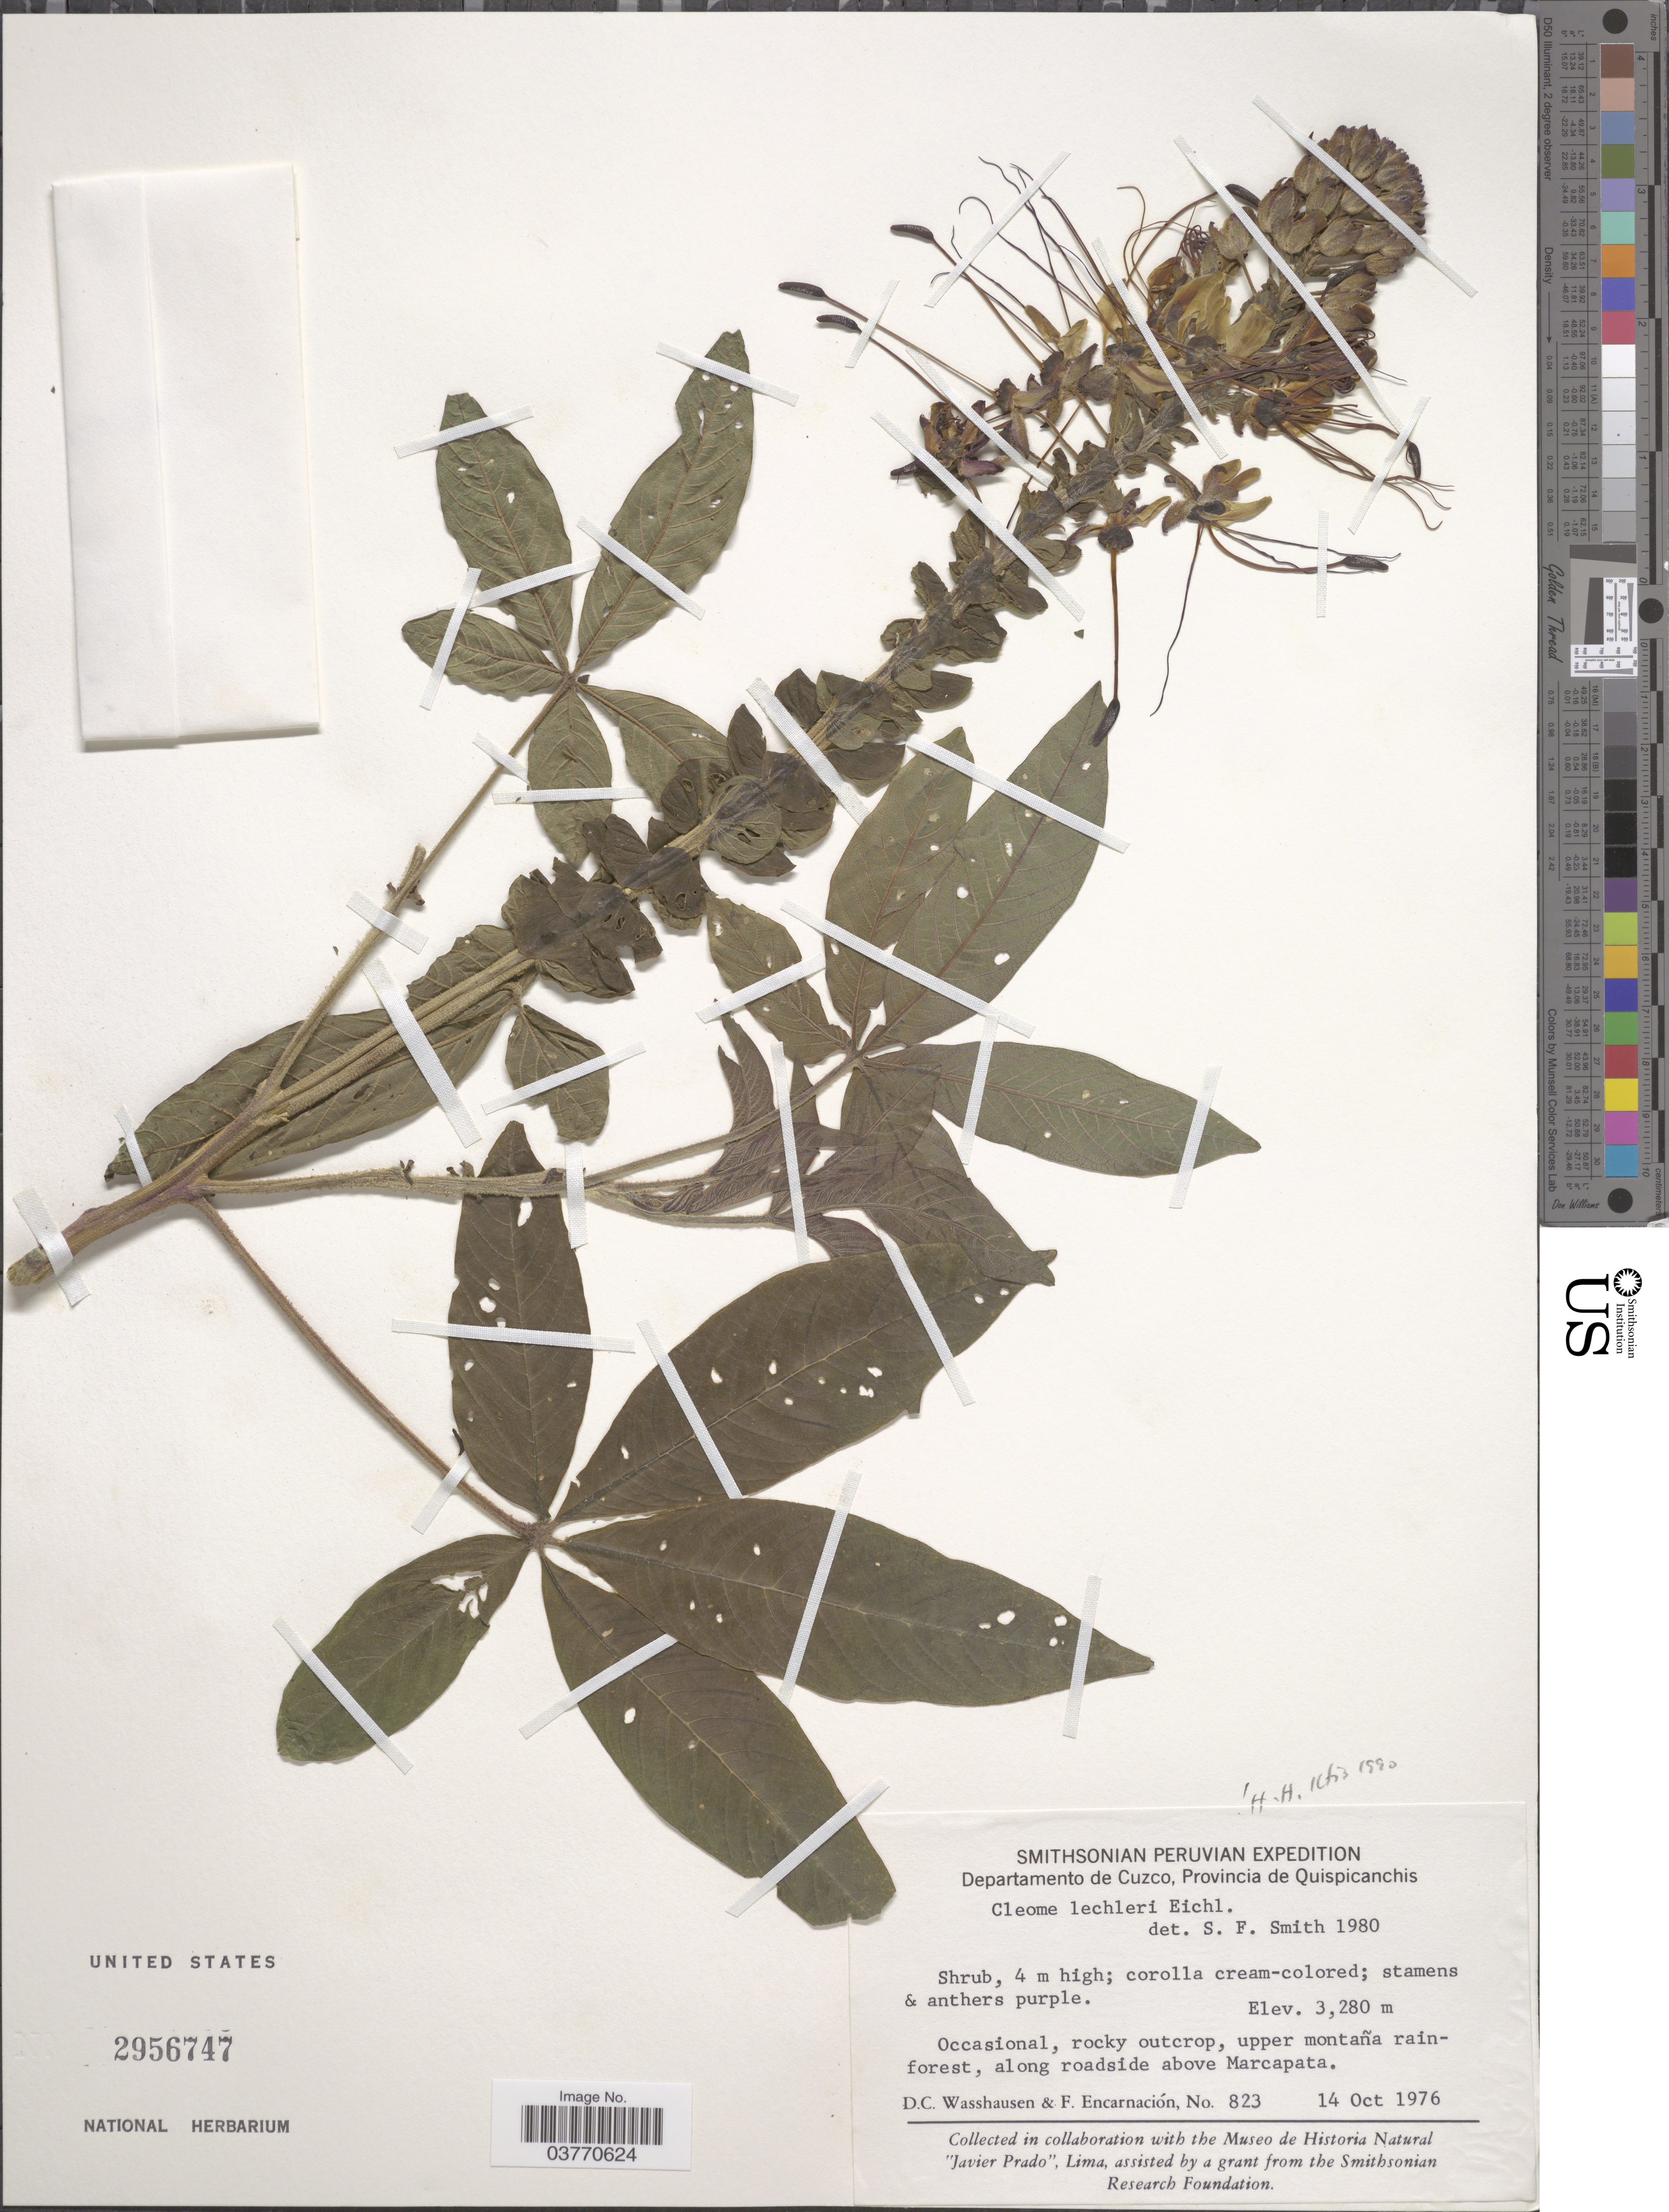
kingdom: Plantae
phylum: Tracheophyta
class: Magnoliopsida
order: Brassicales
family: Cleomaceae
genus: Andinocleome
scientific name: Andinocleome lechleri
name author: (Eichler) Iltis & Cochrane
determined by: Strong, M. T., (US), Smithsonian Institution - National Museum of Natural History (UNITED STATES)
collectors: D. C. Wasshausen & F. Encarnación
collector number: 823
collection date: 1976-10-14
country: Peru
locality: Departamento de Cuzco, Provincia de Quispicanchis. Upper montaña rainforest, along roadside above Marcapata.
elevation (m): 3280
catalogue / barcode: US 2956747